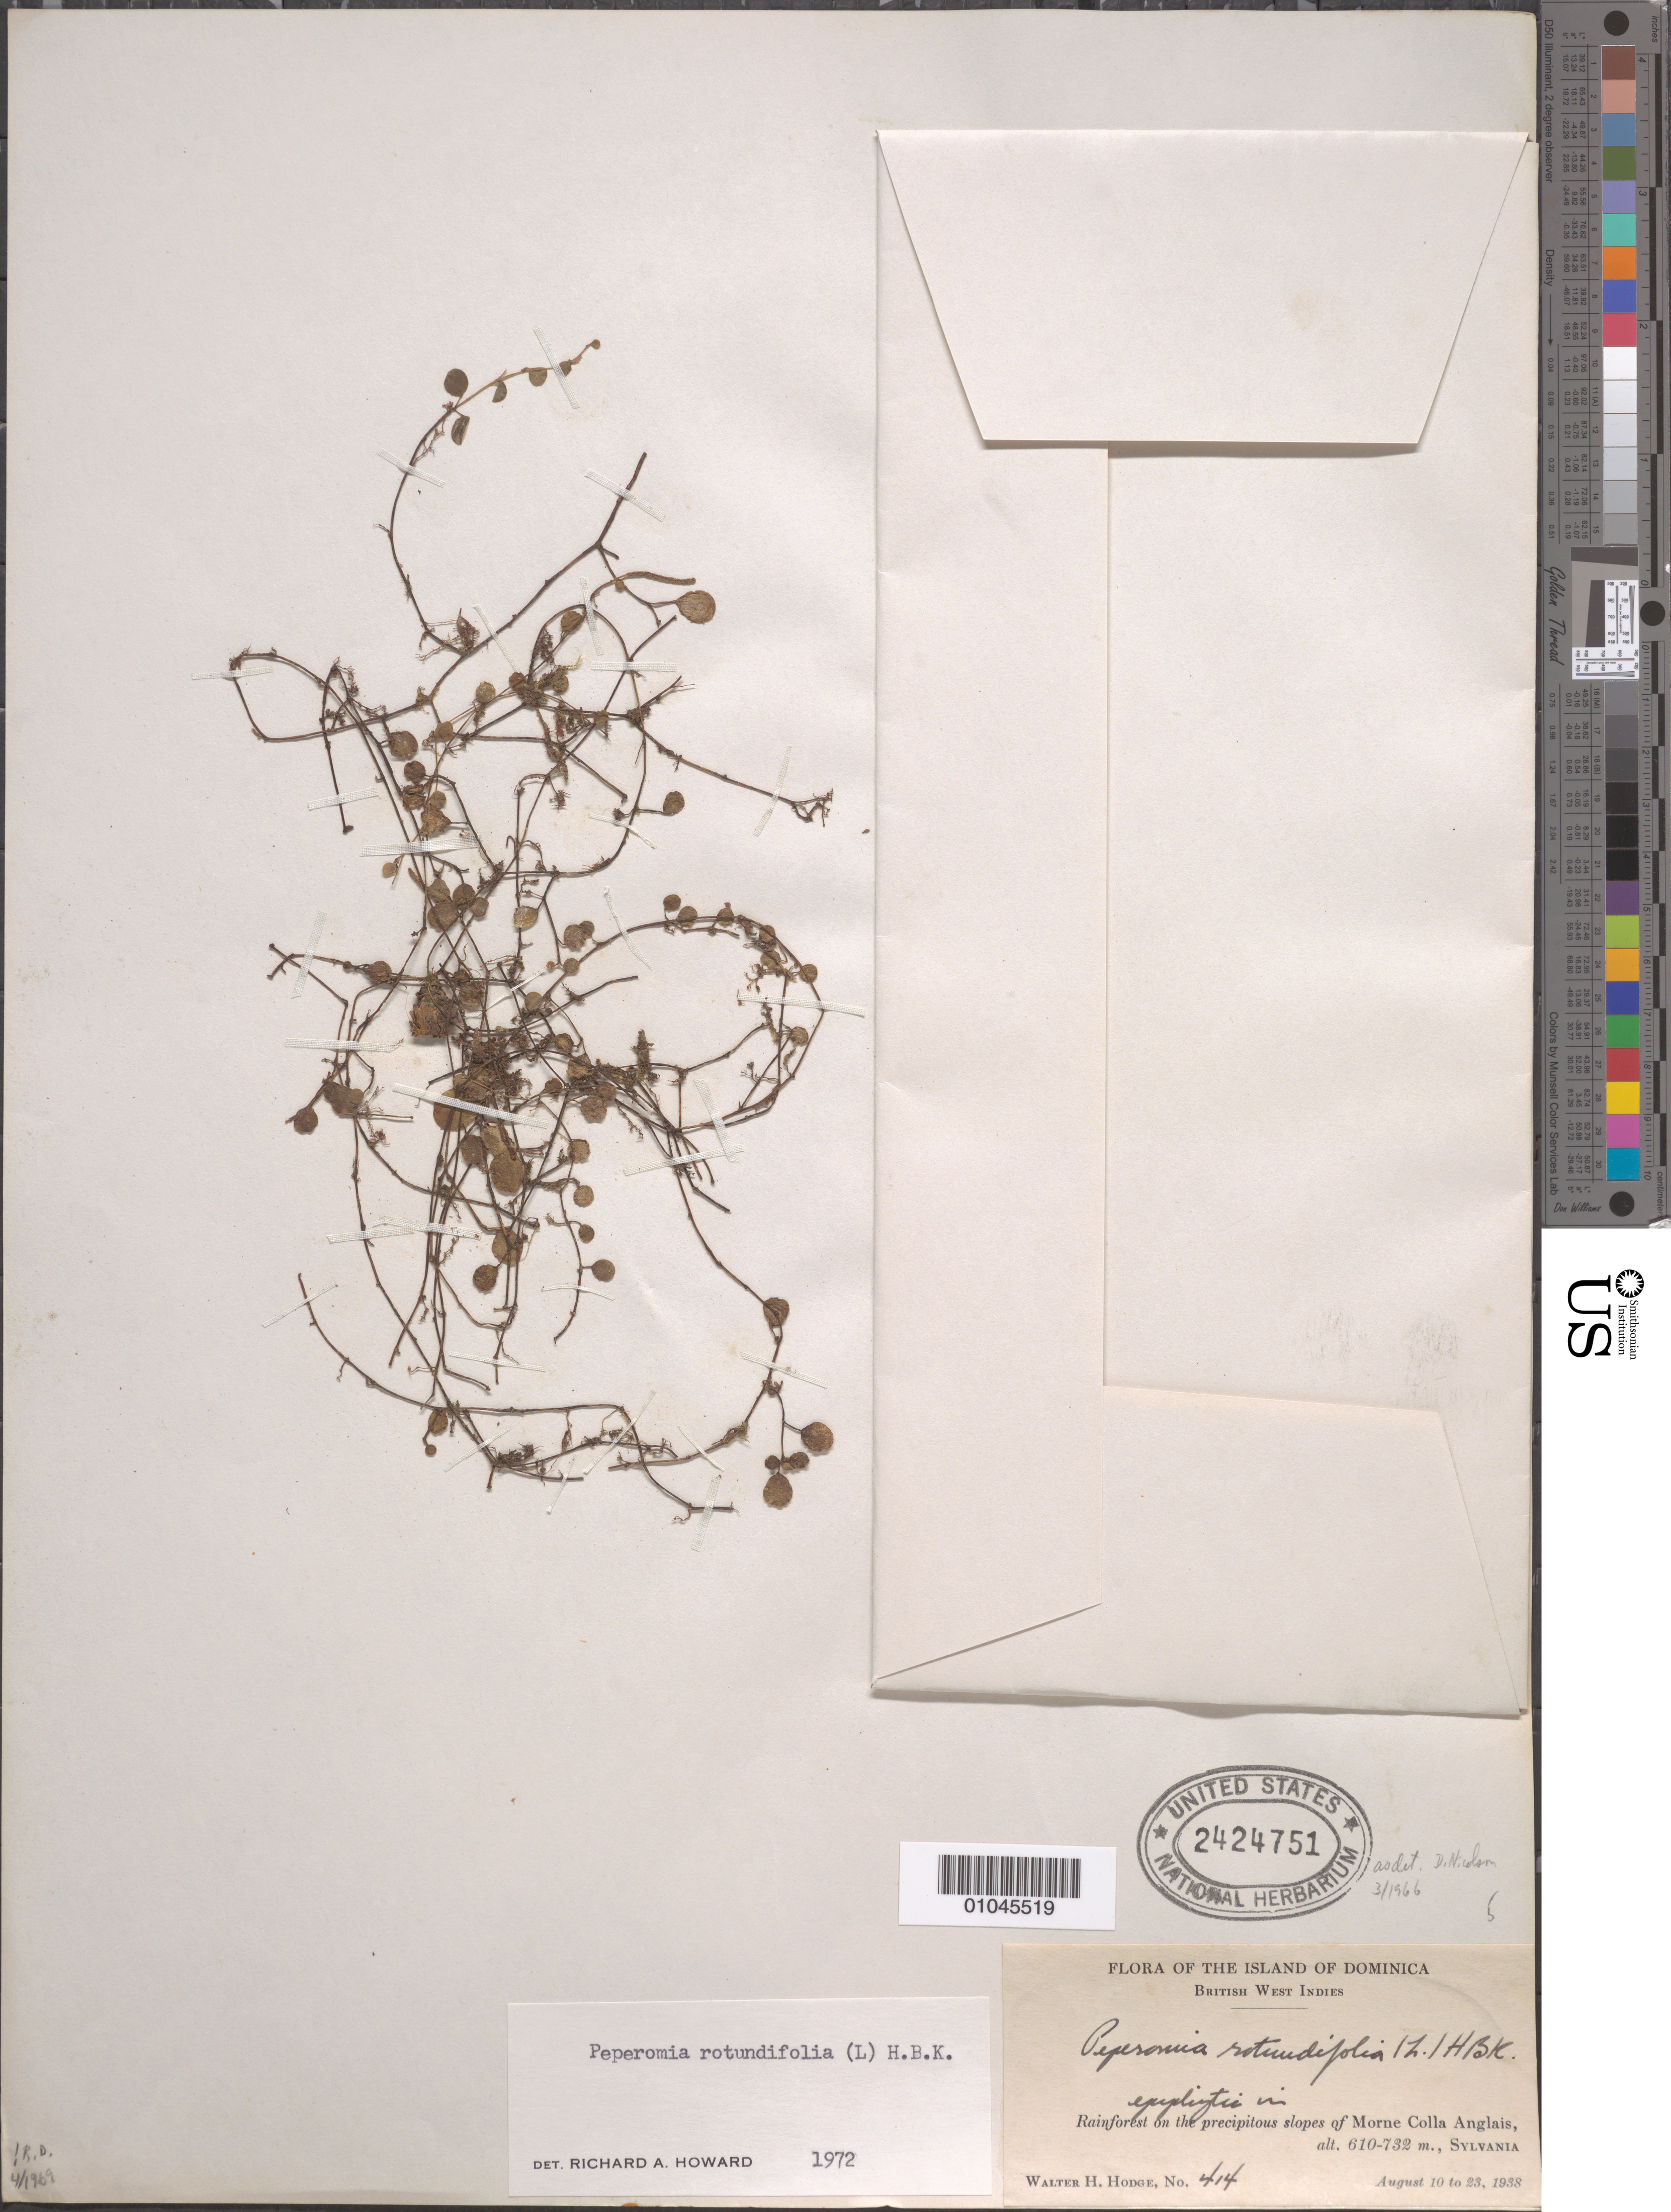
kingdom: Plantae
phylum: Tracheophyta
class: Magnoliopsida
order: Piperales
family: Piperaceae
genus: Peperomia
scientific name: Peperomia rotundifolia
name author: (L.) Kunth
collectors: W. Hodge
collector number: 414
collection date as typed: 10 Aug 1938 to 23 Aug 1938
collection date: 1938-08-10/1938-08-23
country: Dominica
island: Dominica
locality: Rainforest on the precipitous slopes of Morne Colla Anglais. Sylvania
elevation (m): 610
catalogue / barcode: US 2424751